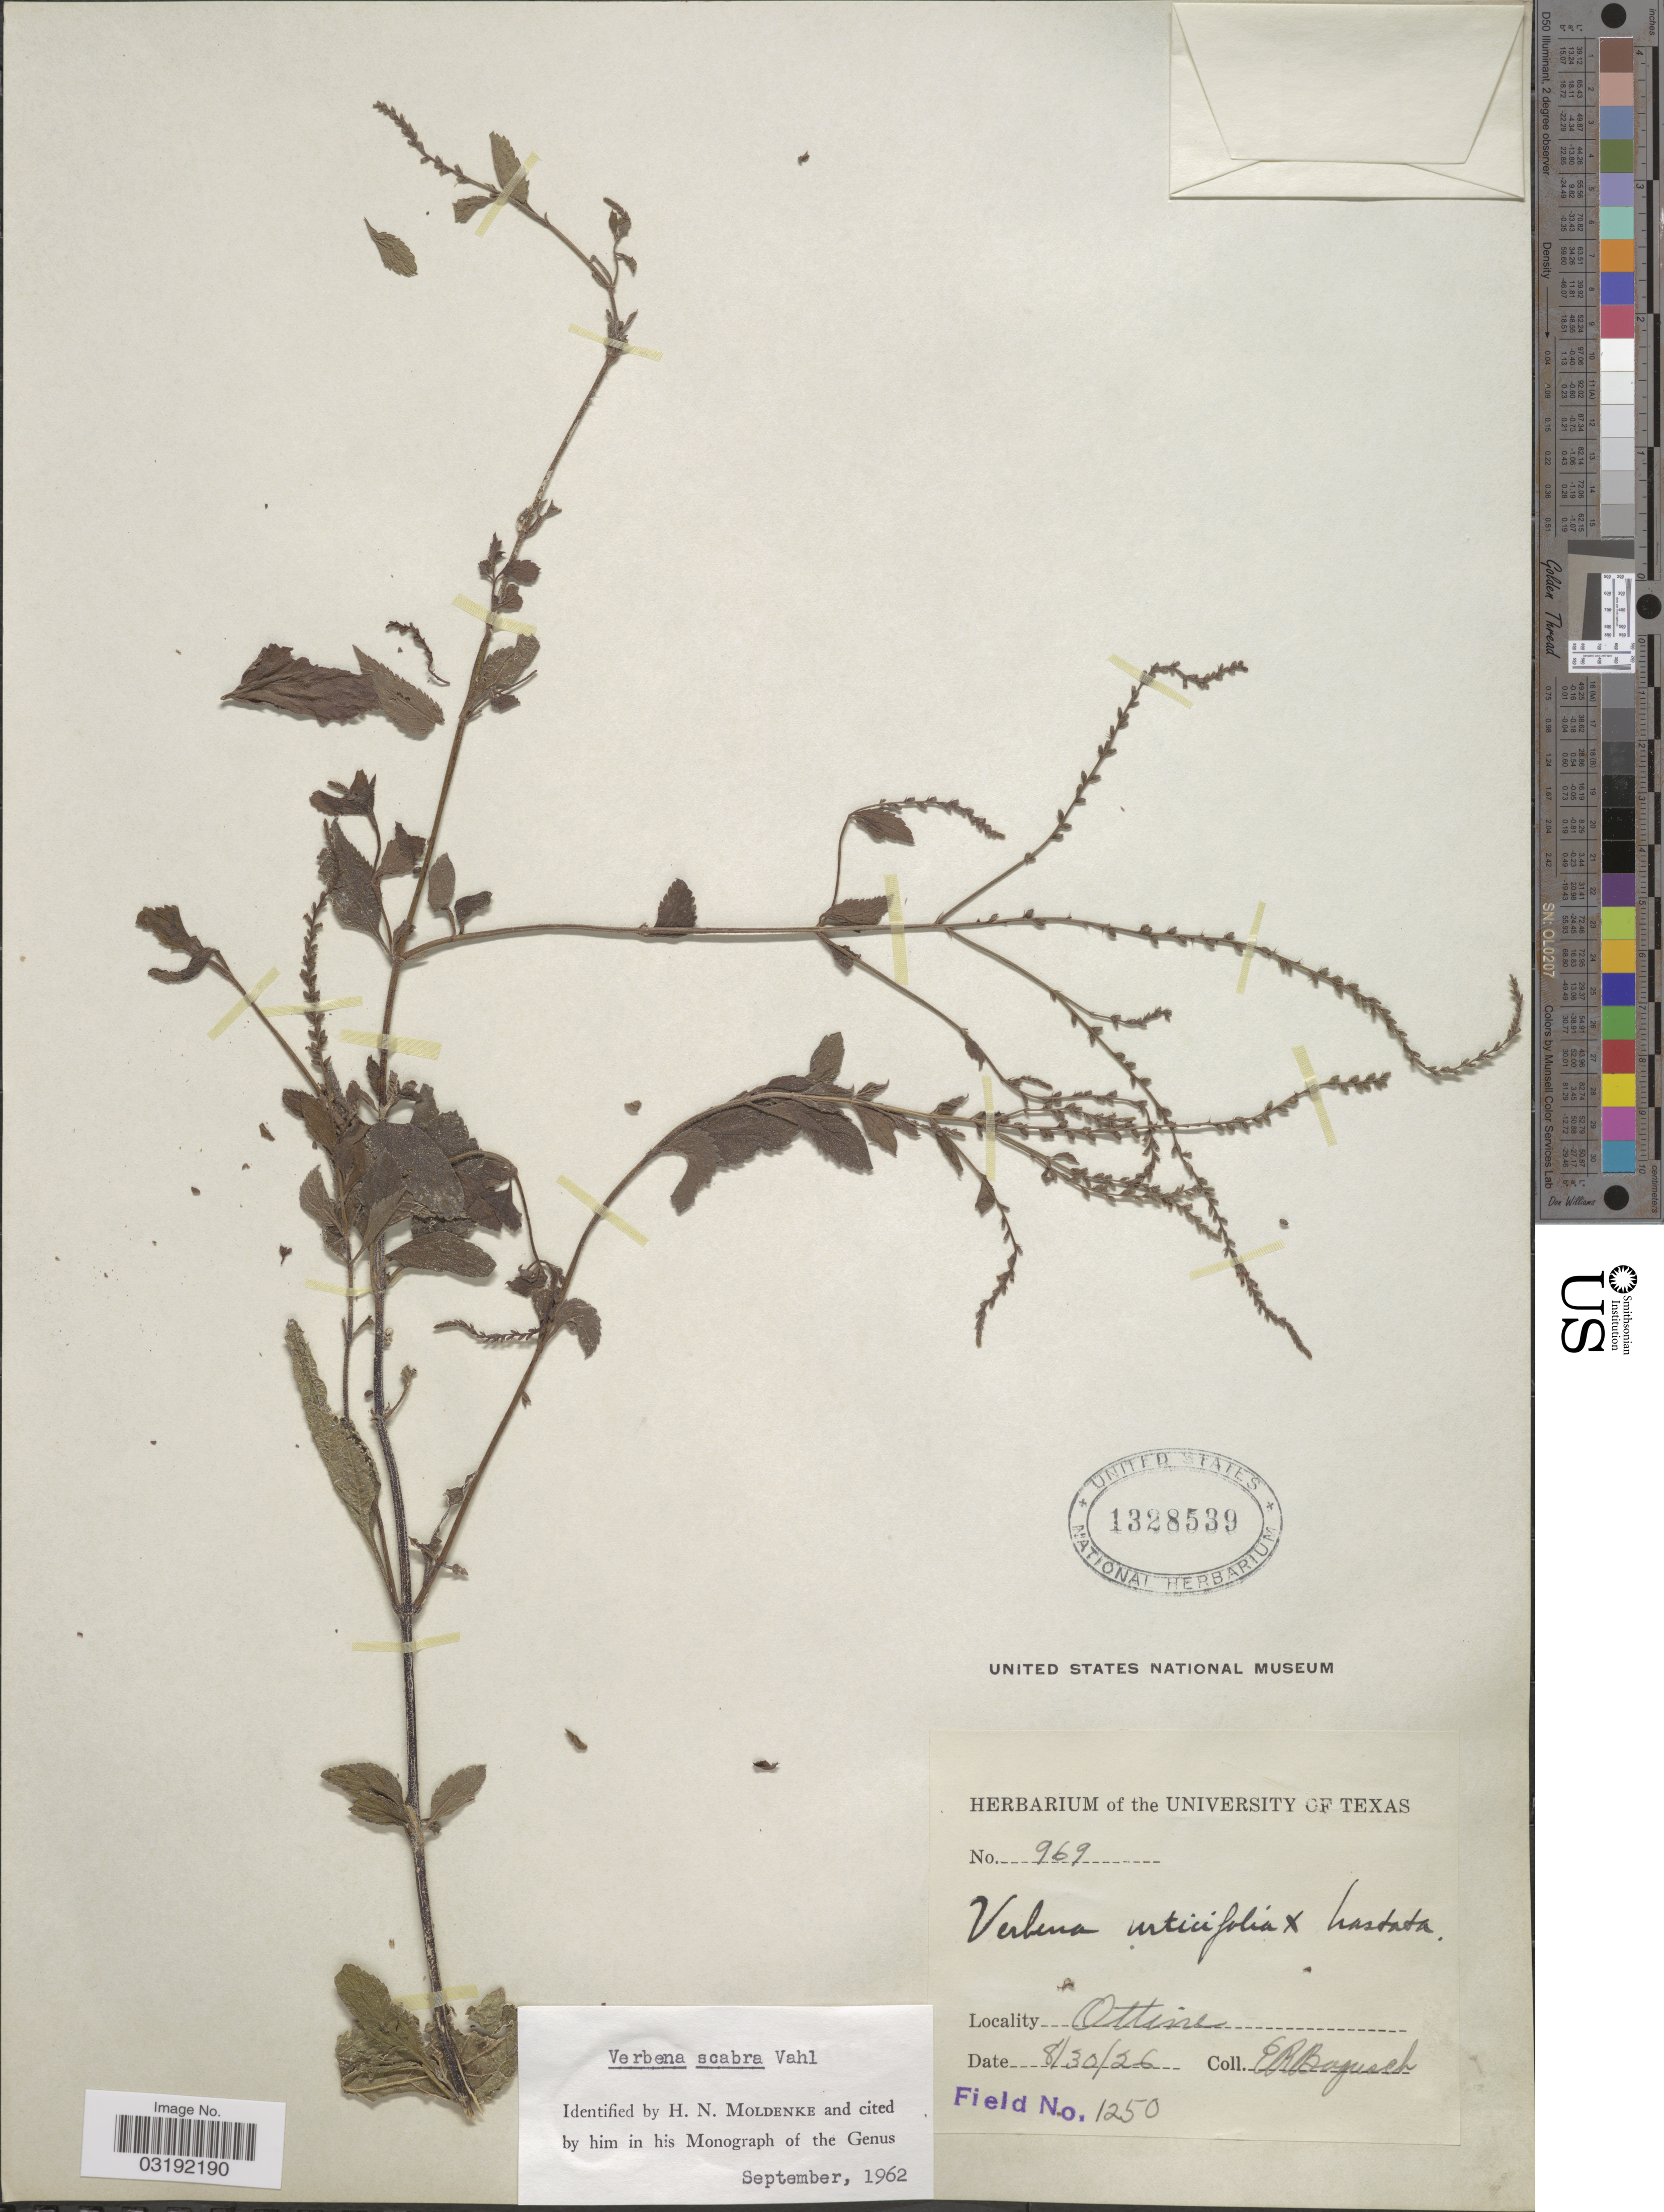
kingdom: Plantae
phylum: Tracheophyta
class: Magnoliopsida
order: Lamiales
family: Verbenaceae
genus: Verbena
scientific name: Verbena scabra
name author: Vahl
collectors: E. Bogusch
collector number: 969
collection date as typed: Transcribed d/m/y: 30/8/26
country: United States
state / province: Texas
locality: Ottine.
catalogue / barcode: US 1328539